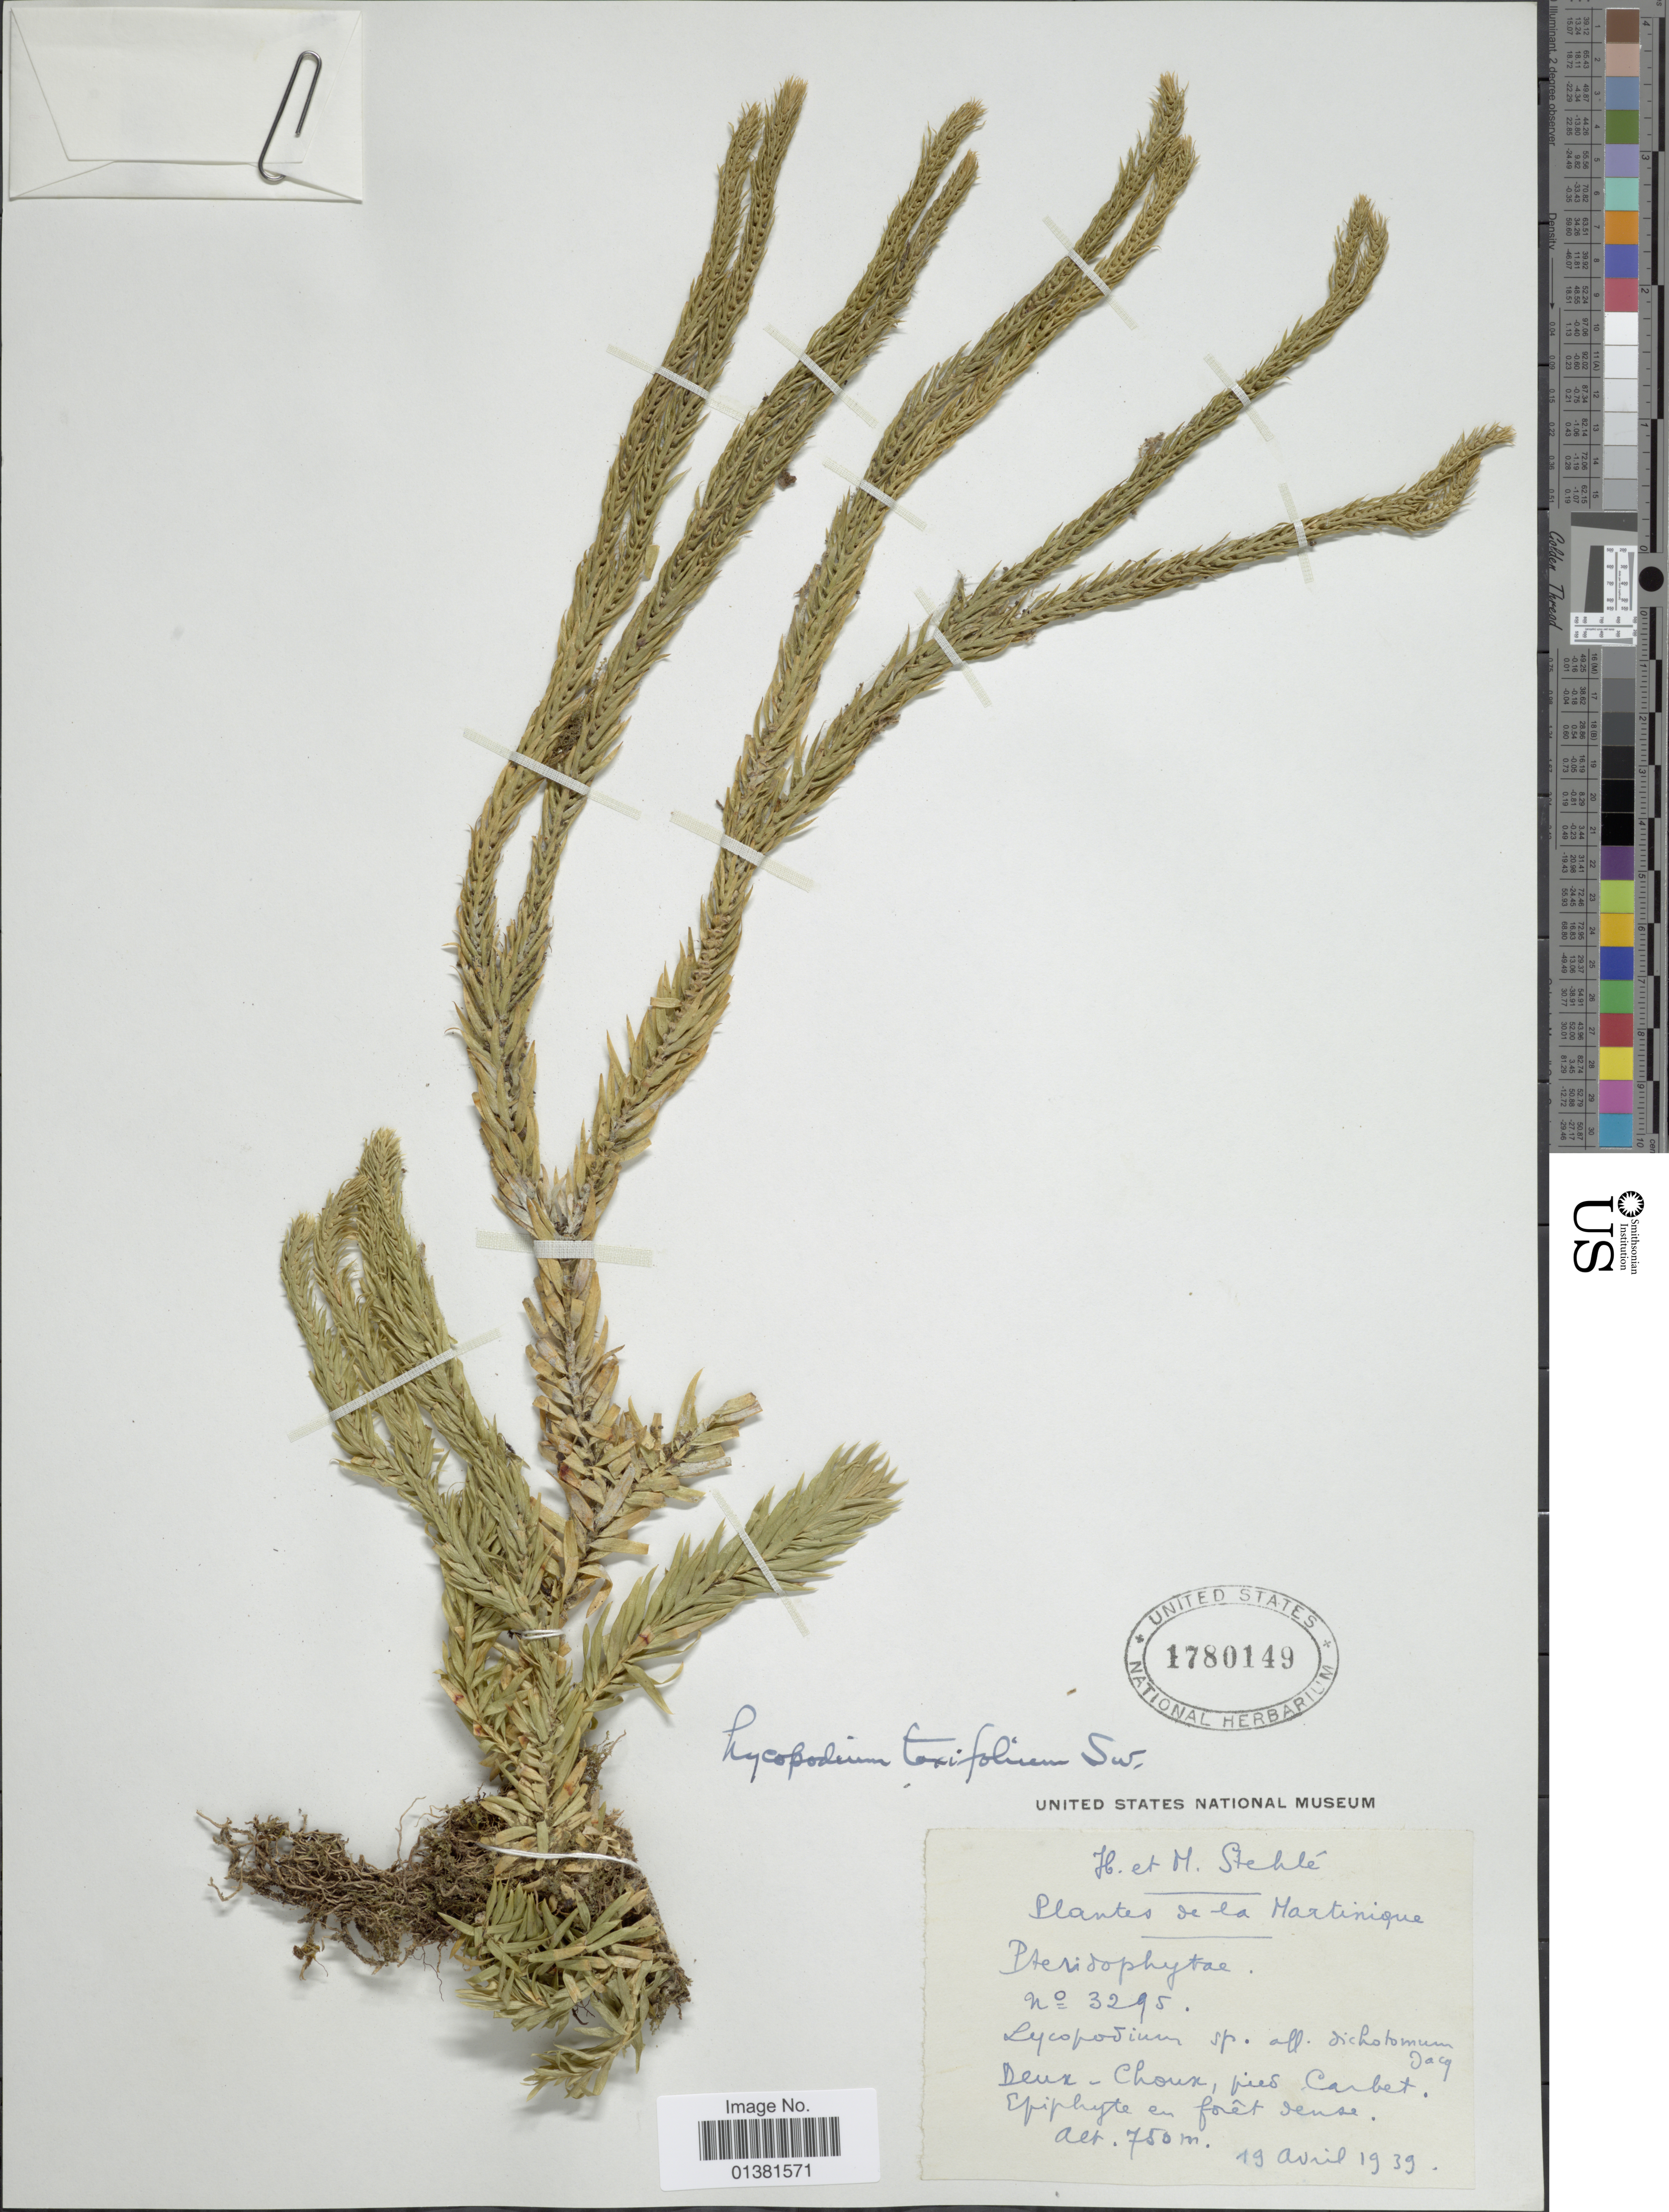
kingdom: Plantae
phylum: Tracheophyta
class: Lycopodiopsida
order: Lycopodiales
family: Lycopodiaceae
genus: Phlegmariurus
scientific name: Phlegmariurus taxifolius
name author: (Sw.) Á. Löve & D. Löve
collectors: H. Stehlé & M. Stehlé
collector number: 3295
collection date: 1939-04-19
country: Martinique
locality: Deux - Choux, pied Carbet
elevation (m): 750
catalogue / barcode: US 1780149